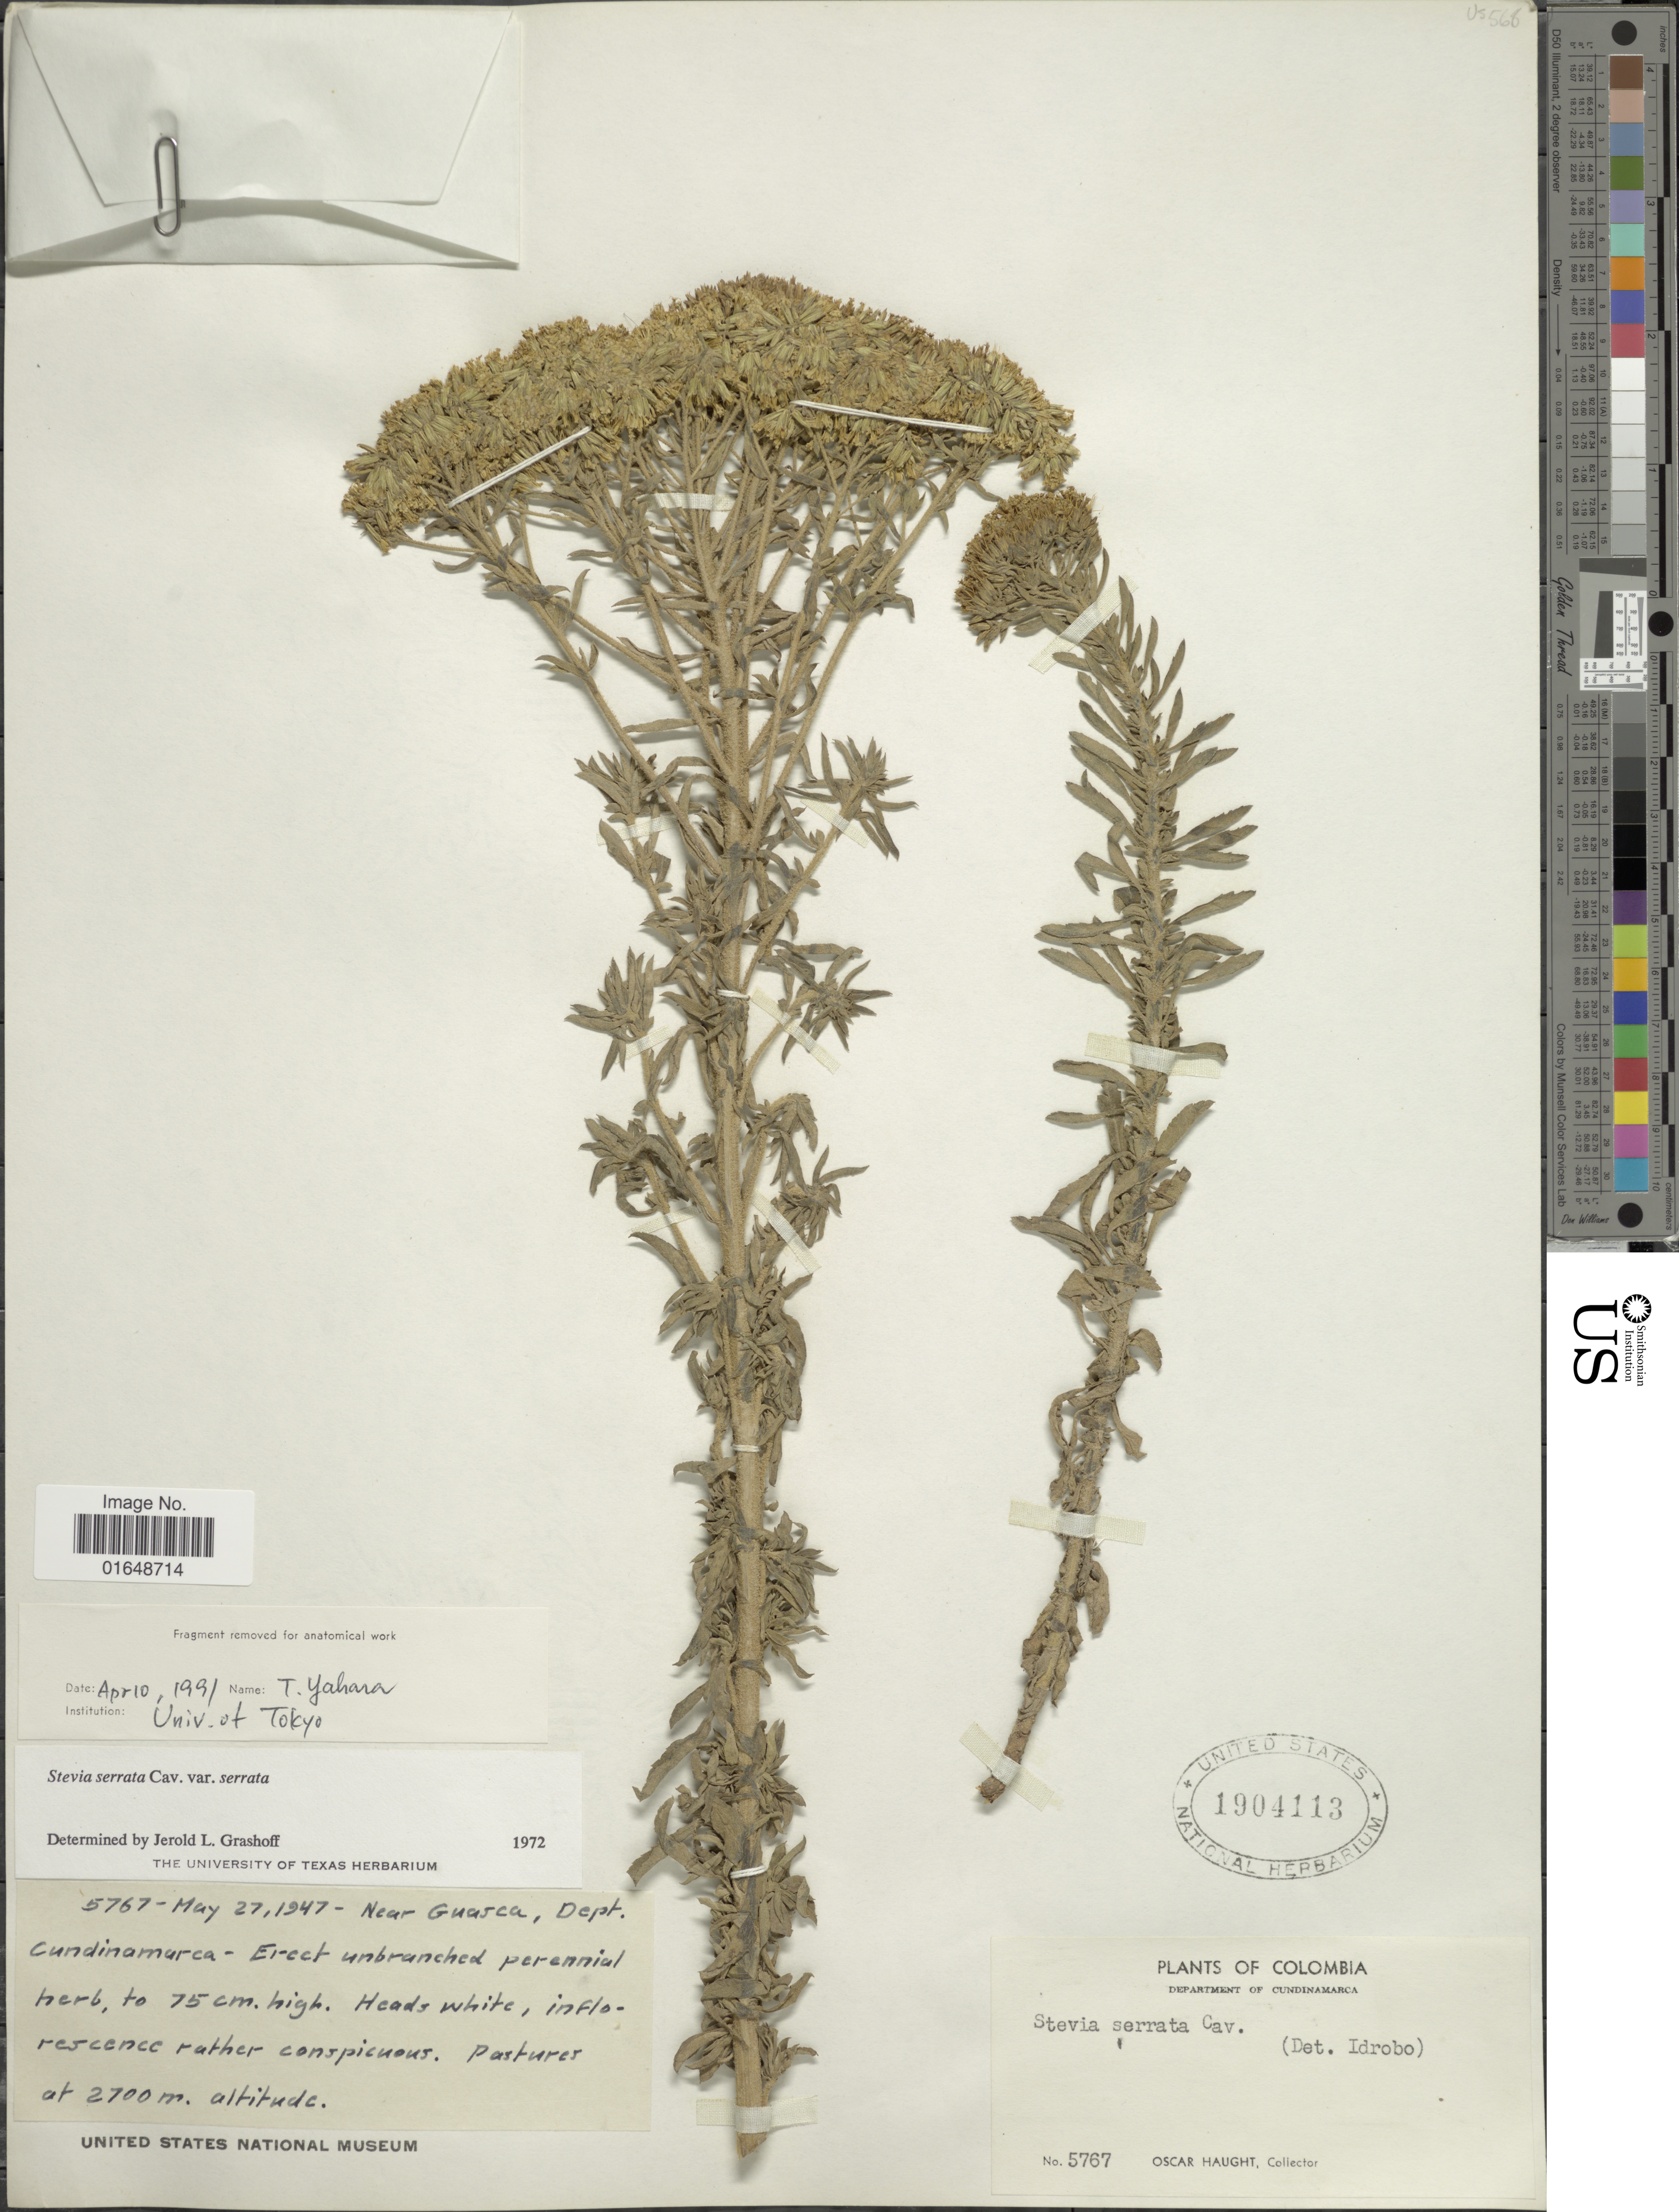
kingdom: Plantae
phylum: Tracheophyta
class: Magnoliopsida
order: Asterales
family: Asteraceae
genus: Stevia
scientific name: Stevia serrata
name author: Cav.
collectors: O. L. Haught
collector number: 5767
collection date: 1947-05-27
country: Colombia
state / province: Cundinamarca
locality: Near Guasca, Dept. Cundinamarca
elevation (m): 2700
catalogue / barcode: US 1904113